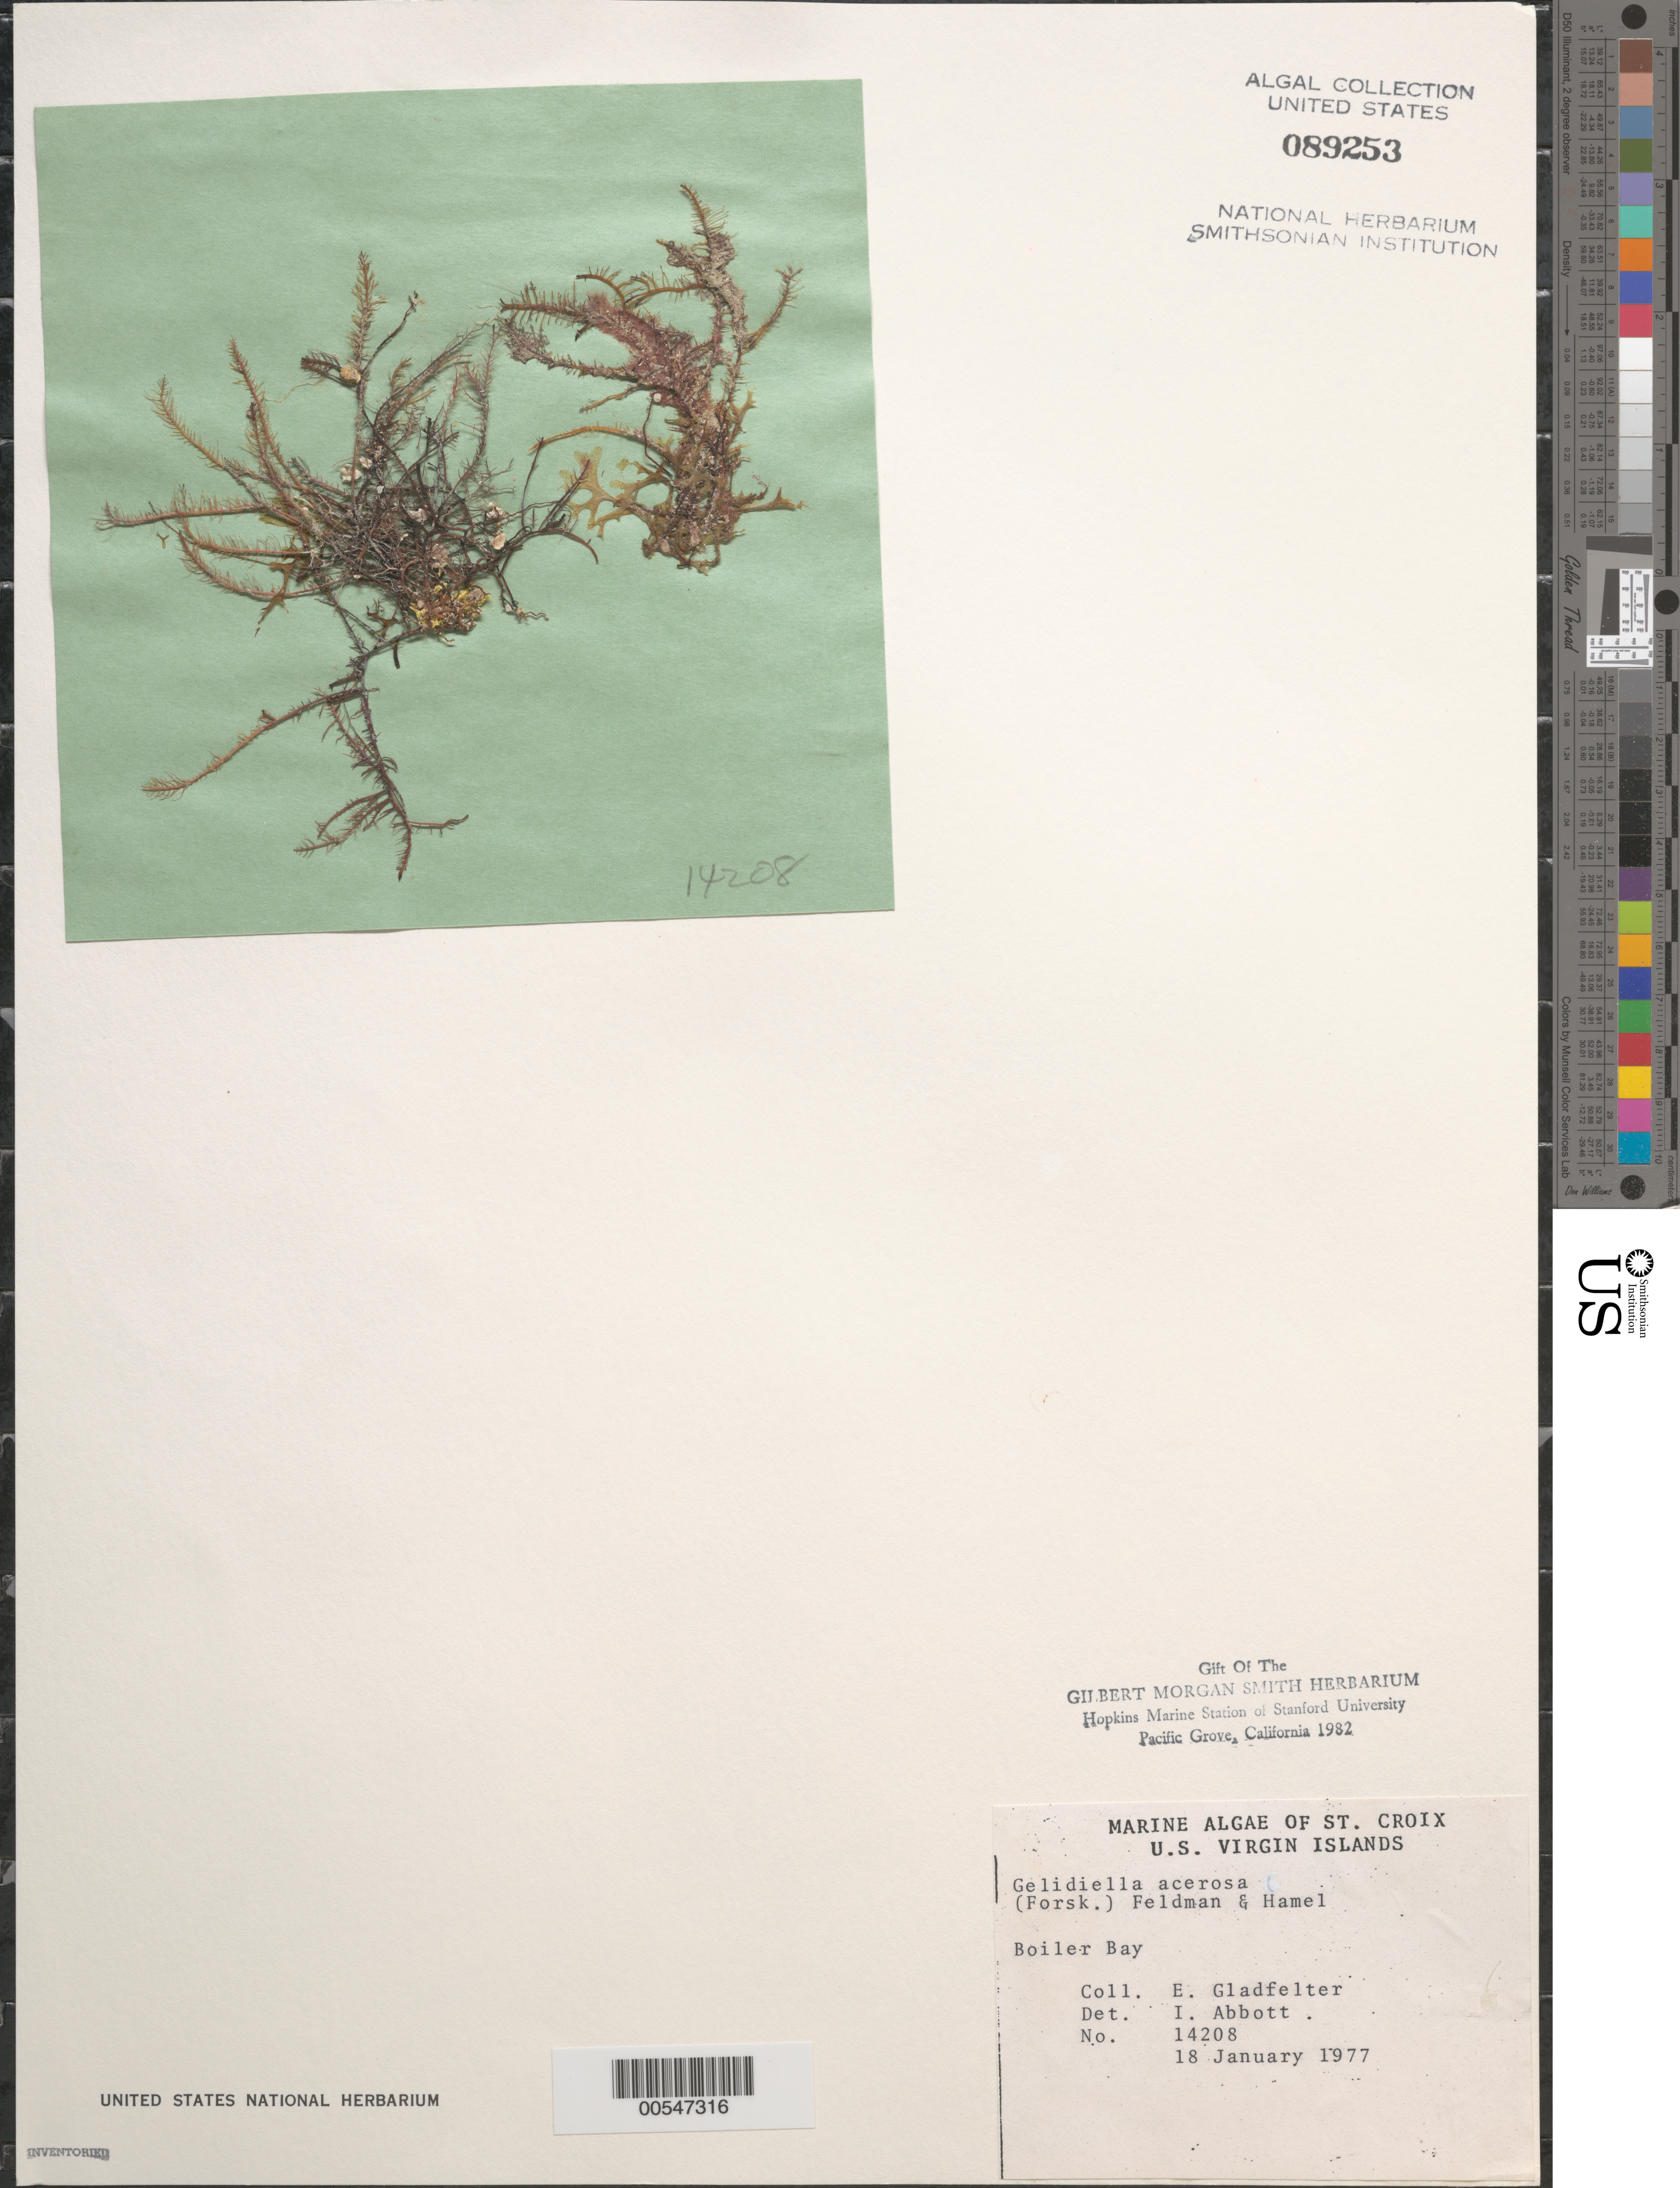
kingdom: Plantae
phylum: Rhodophyta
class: Florideophyceae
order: Gelidiales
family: Gelidiellaceae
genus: Gelidiella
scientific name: Gelidiella acerosa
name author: (Forssk.) Feldmann & G. Hamel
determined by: Abbott, Isabella A.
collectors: E. Gladfelter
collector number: IAA 14208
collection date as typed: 18 Jan 1977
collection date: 1977-01-18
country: U.S. Virgin Islands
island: St. Croix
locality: Boiler Bay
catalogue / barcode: US 89253